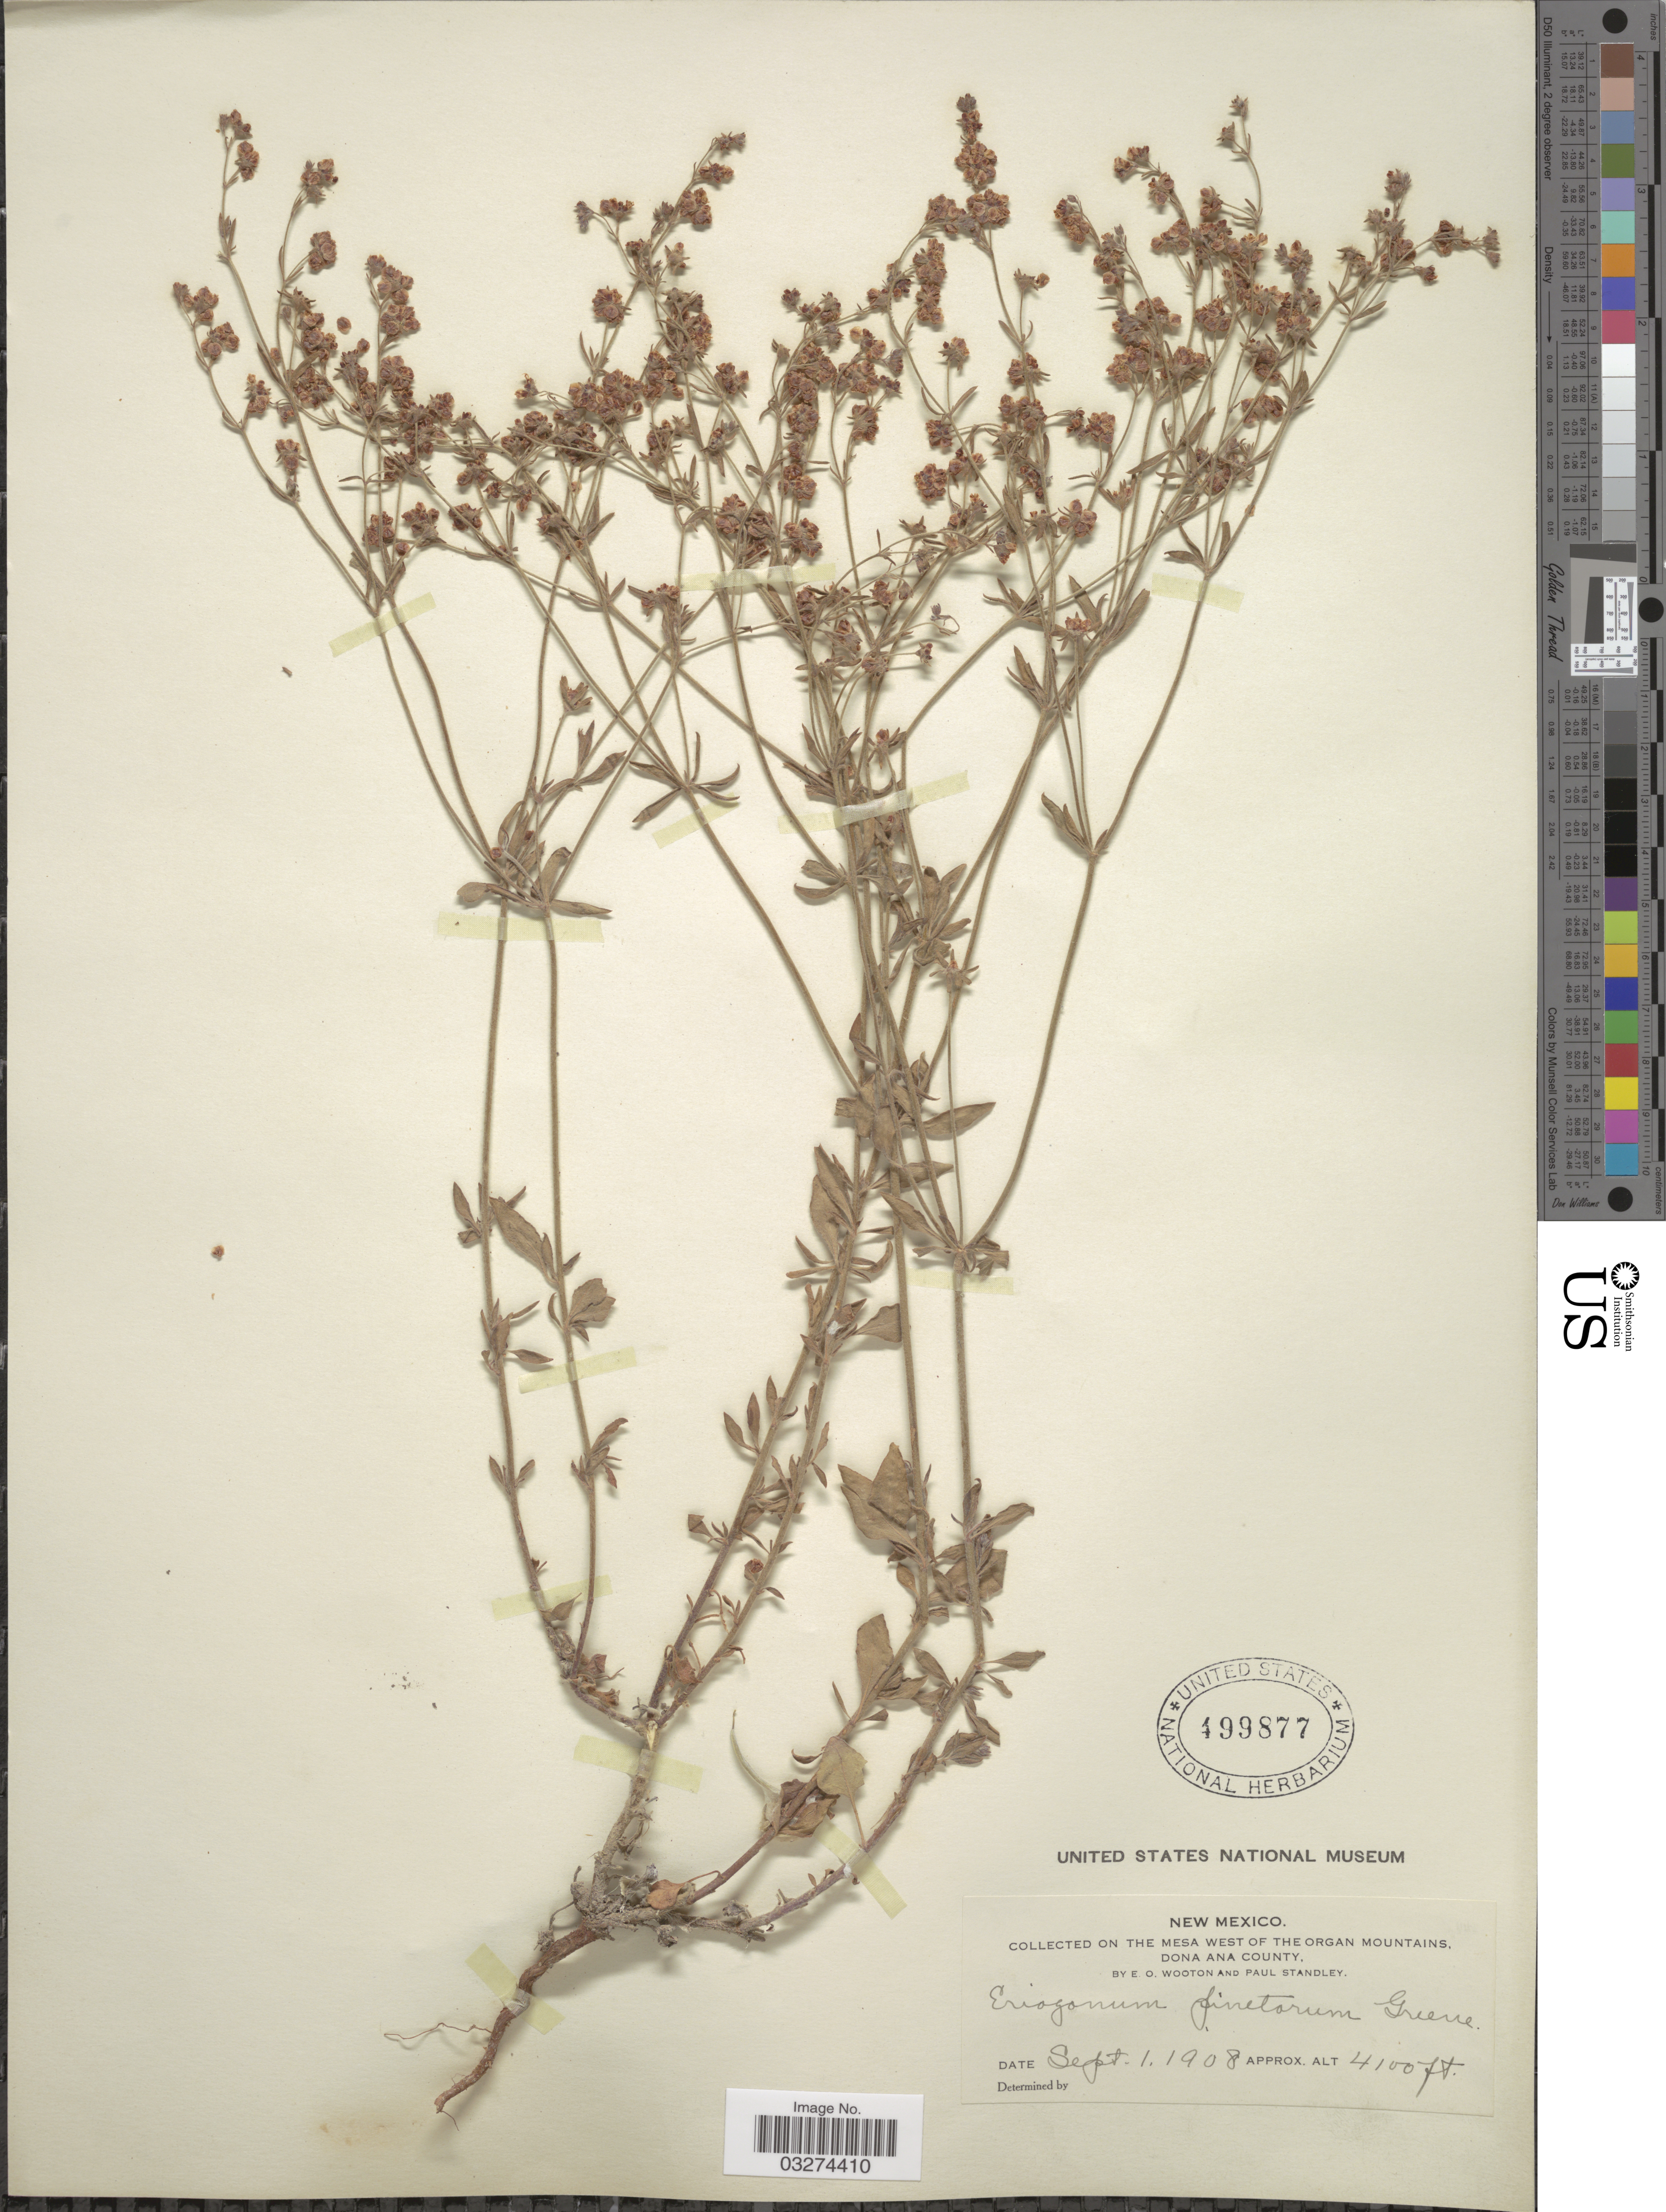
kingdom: Plantae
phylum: Tracheophyta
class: Magnoliopsida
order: Caryophyllales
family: Polygonaceae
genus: Eriogonum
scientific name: Eriogonum abertianum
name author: Torr.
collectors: E. O. Wooton & P. C. Standley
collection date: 1908-09-01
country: United States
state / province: New Mexico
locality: On the Mesa west of the Organ Mountains, Dona Ana County.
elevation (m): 1250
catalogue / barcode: US 499877